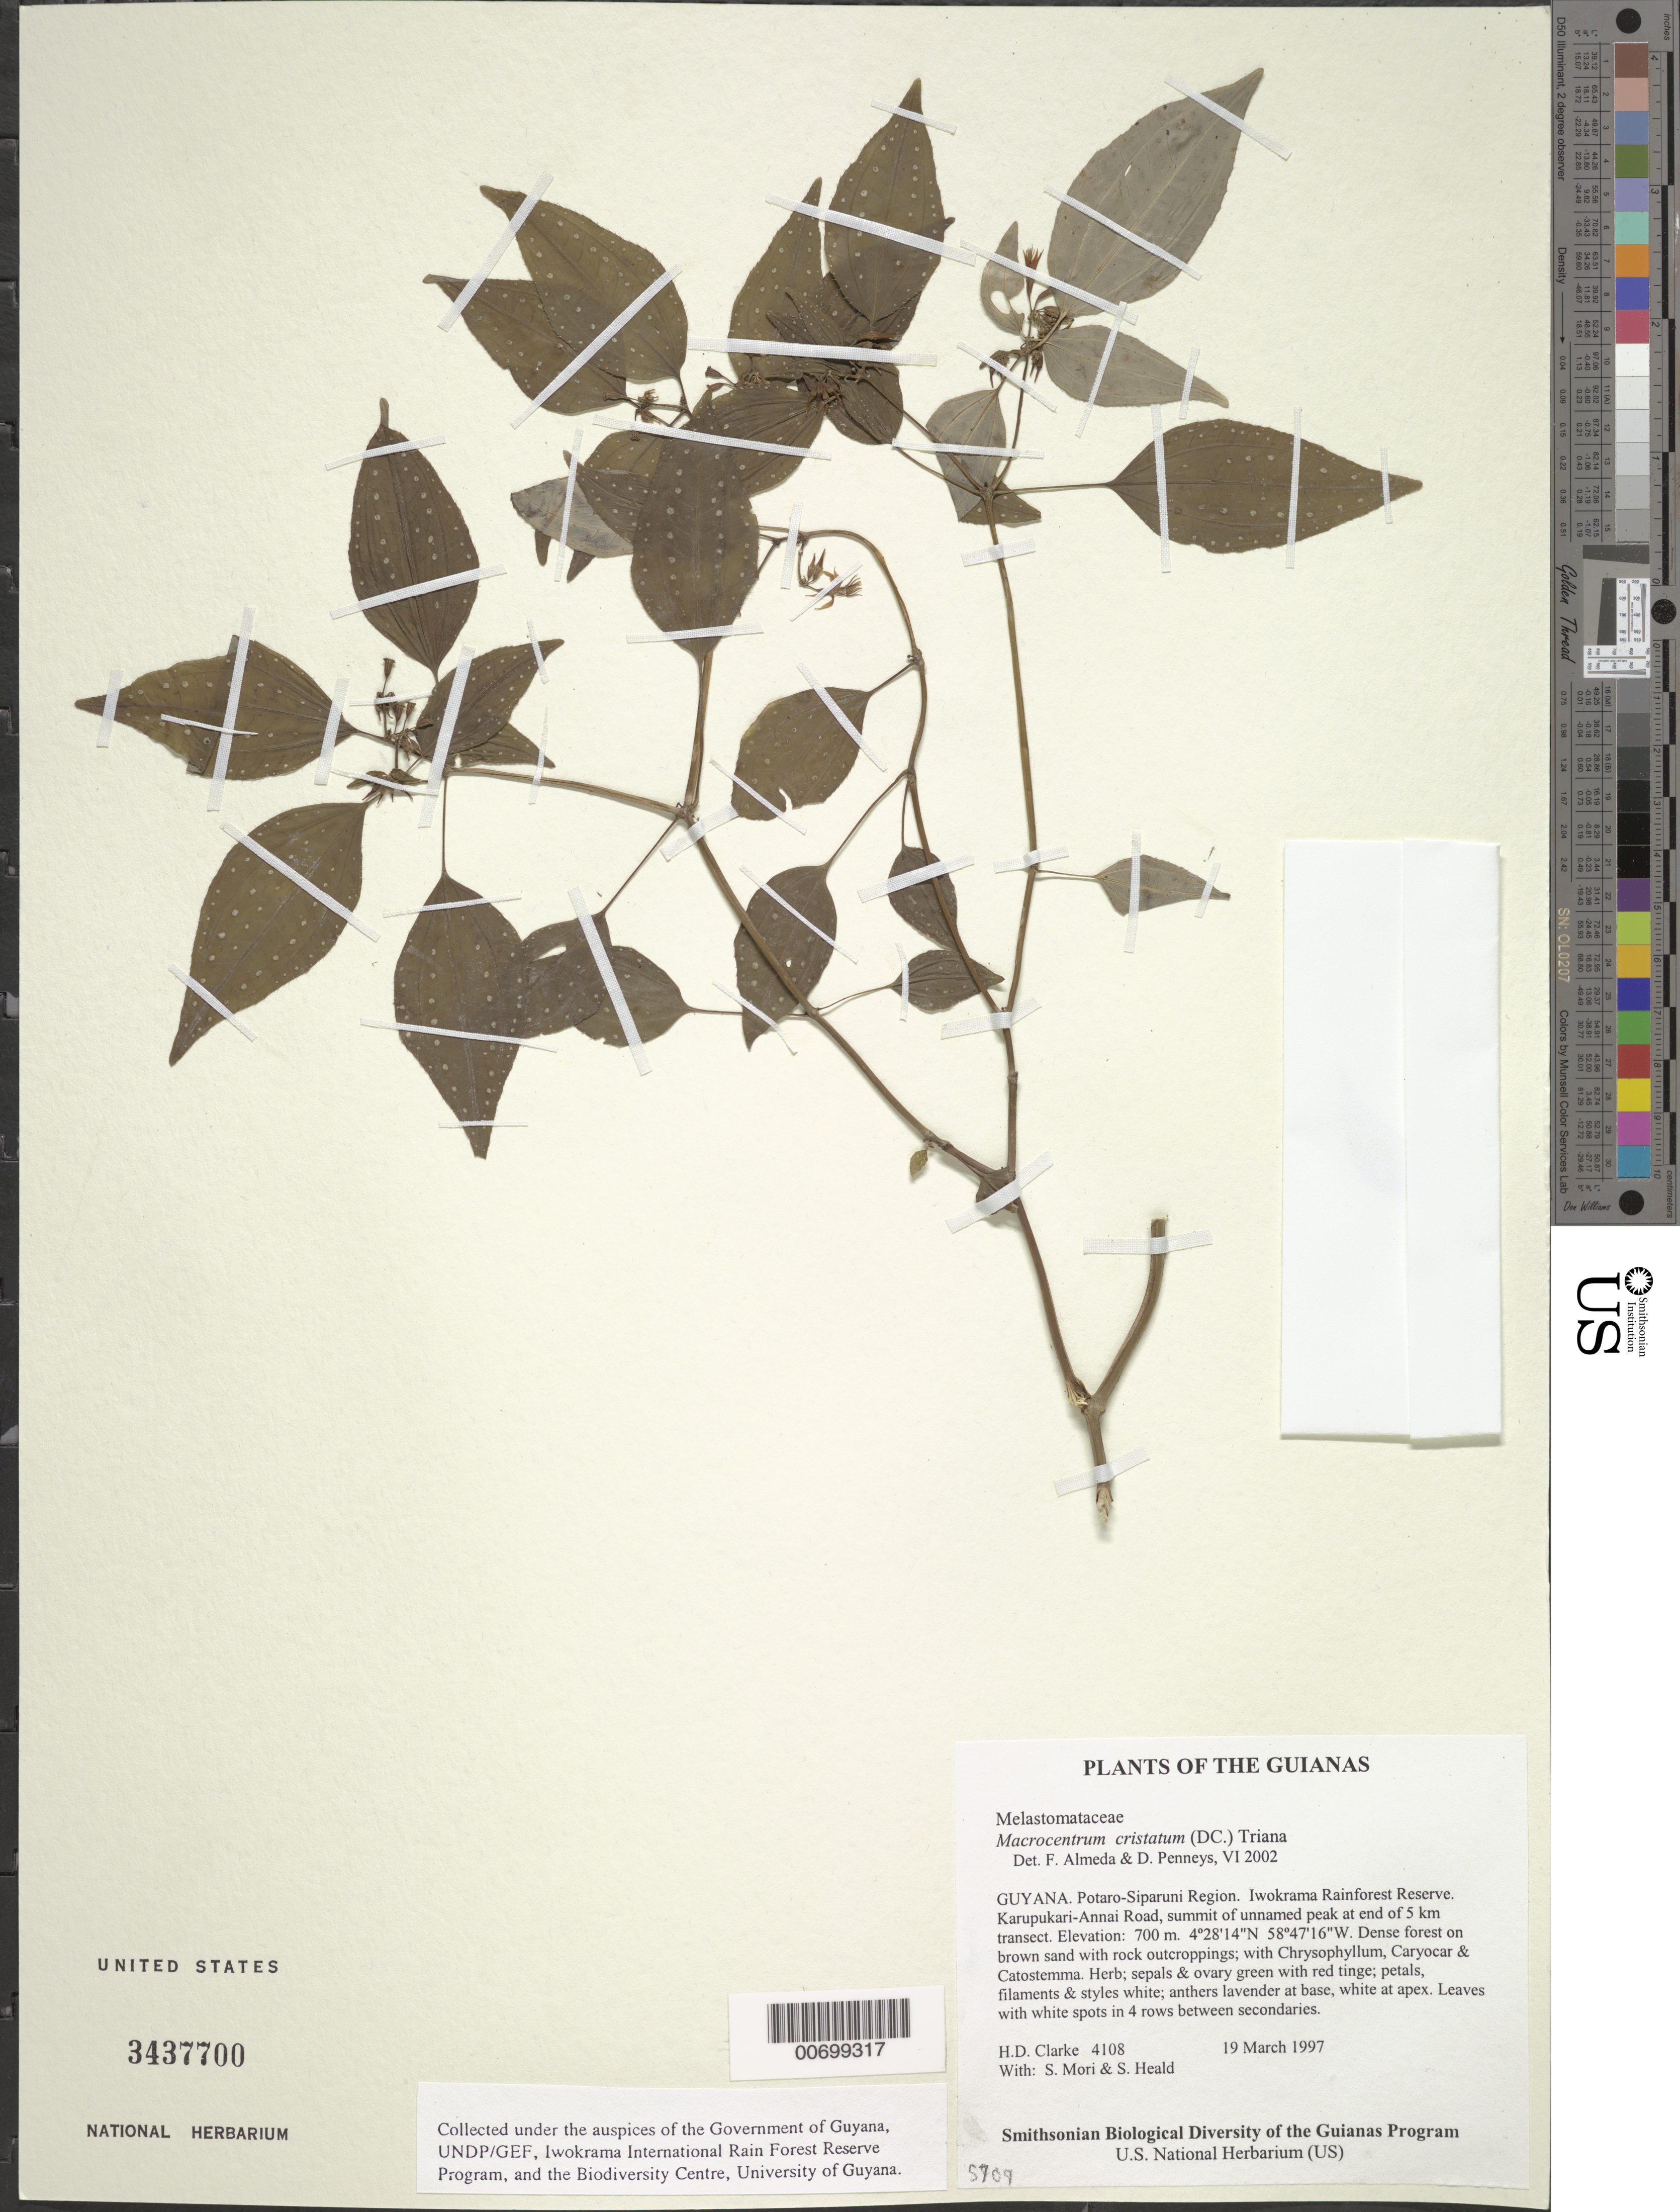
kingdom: Plantae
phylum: Tracheophyta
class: Magnoliopsida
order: Myrtales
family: Melastomataceae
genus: Macrocentrum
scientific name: Macrocentrum cristatum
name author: (DC.) Triana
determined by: Almeda, F.; Penneys, D. S.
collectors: H. D. Clarke, S. Mori & S. Heald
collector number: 4108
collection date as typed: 19 March 1997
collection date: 1997-03-19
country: Guyana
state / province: Potaro-Siparuni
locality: Iwokrama Rainforest Reserve. Karupukari-Annai Road, summit of unnamed peak at end of 5 km transect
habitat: Dense forest on brown sand with rock outcroppings; with Chrysophyllum, Caryocar & Catostemma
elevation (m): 700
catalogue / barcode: US 3437700